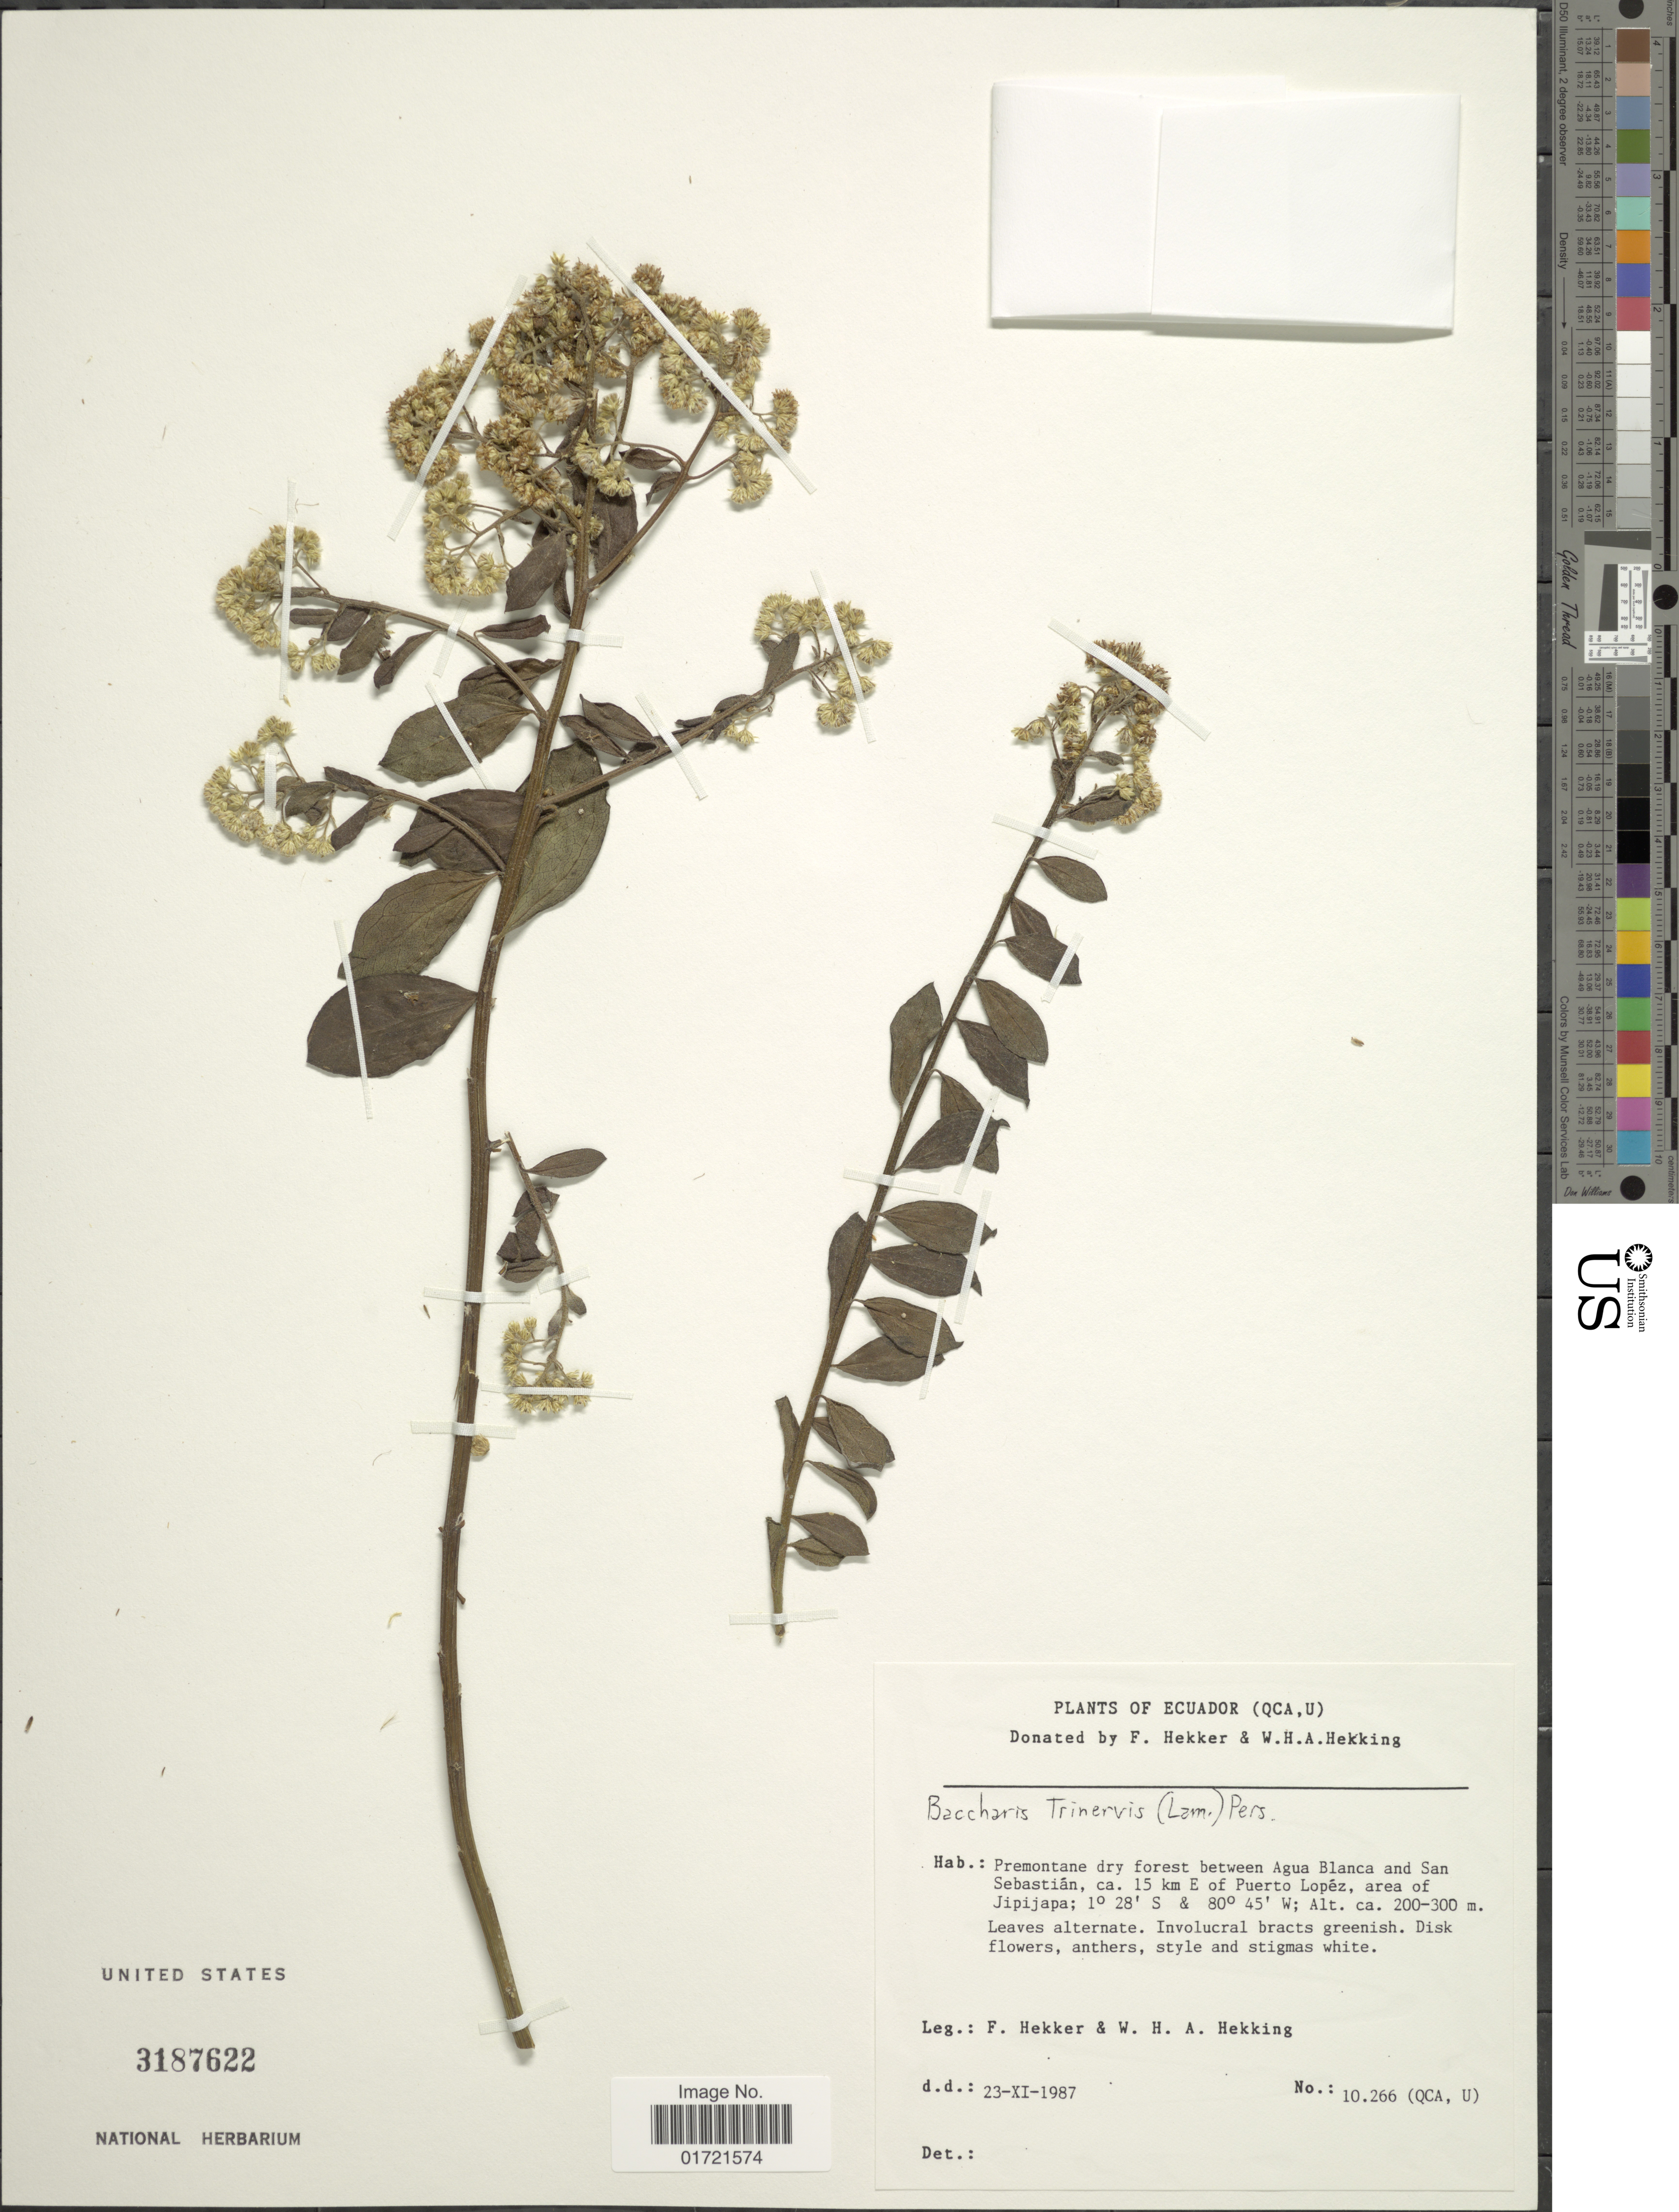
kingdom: Plantae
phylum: Tracheophyta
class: Magnoliopsida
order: Asterales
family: Asteraceae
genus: Baccharis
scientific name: Baccharis trinervis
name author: (Lam.) Pers.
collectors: F. Hekker & W. H. A. Hekking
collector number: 10266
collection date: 1987-11-23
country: Ecuador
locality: Premontane dry forest between Agua Blanca and San Sebastian, ca. 15 km E of Puerto Lopez, area of Jipijapa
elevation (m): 200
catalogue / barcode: US 3187622